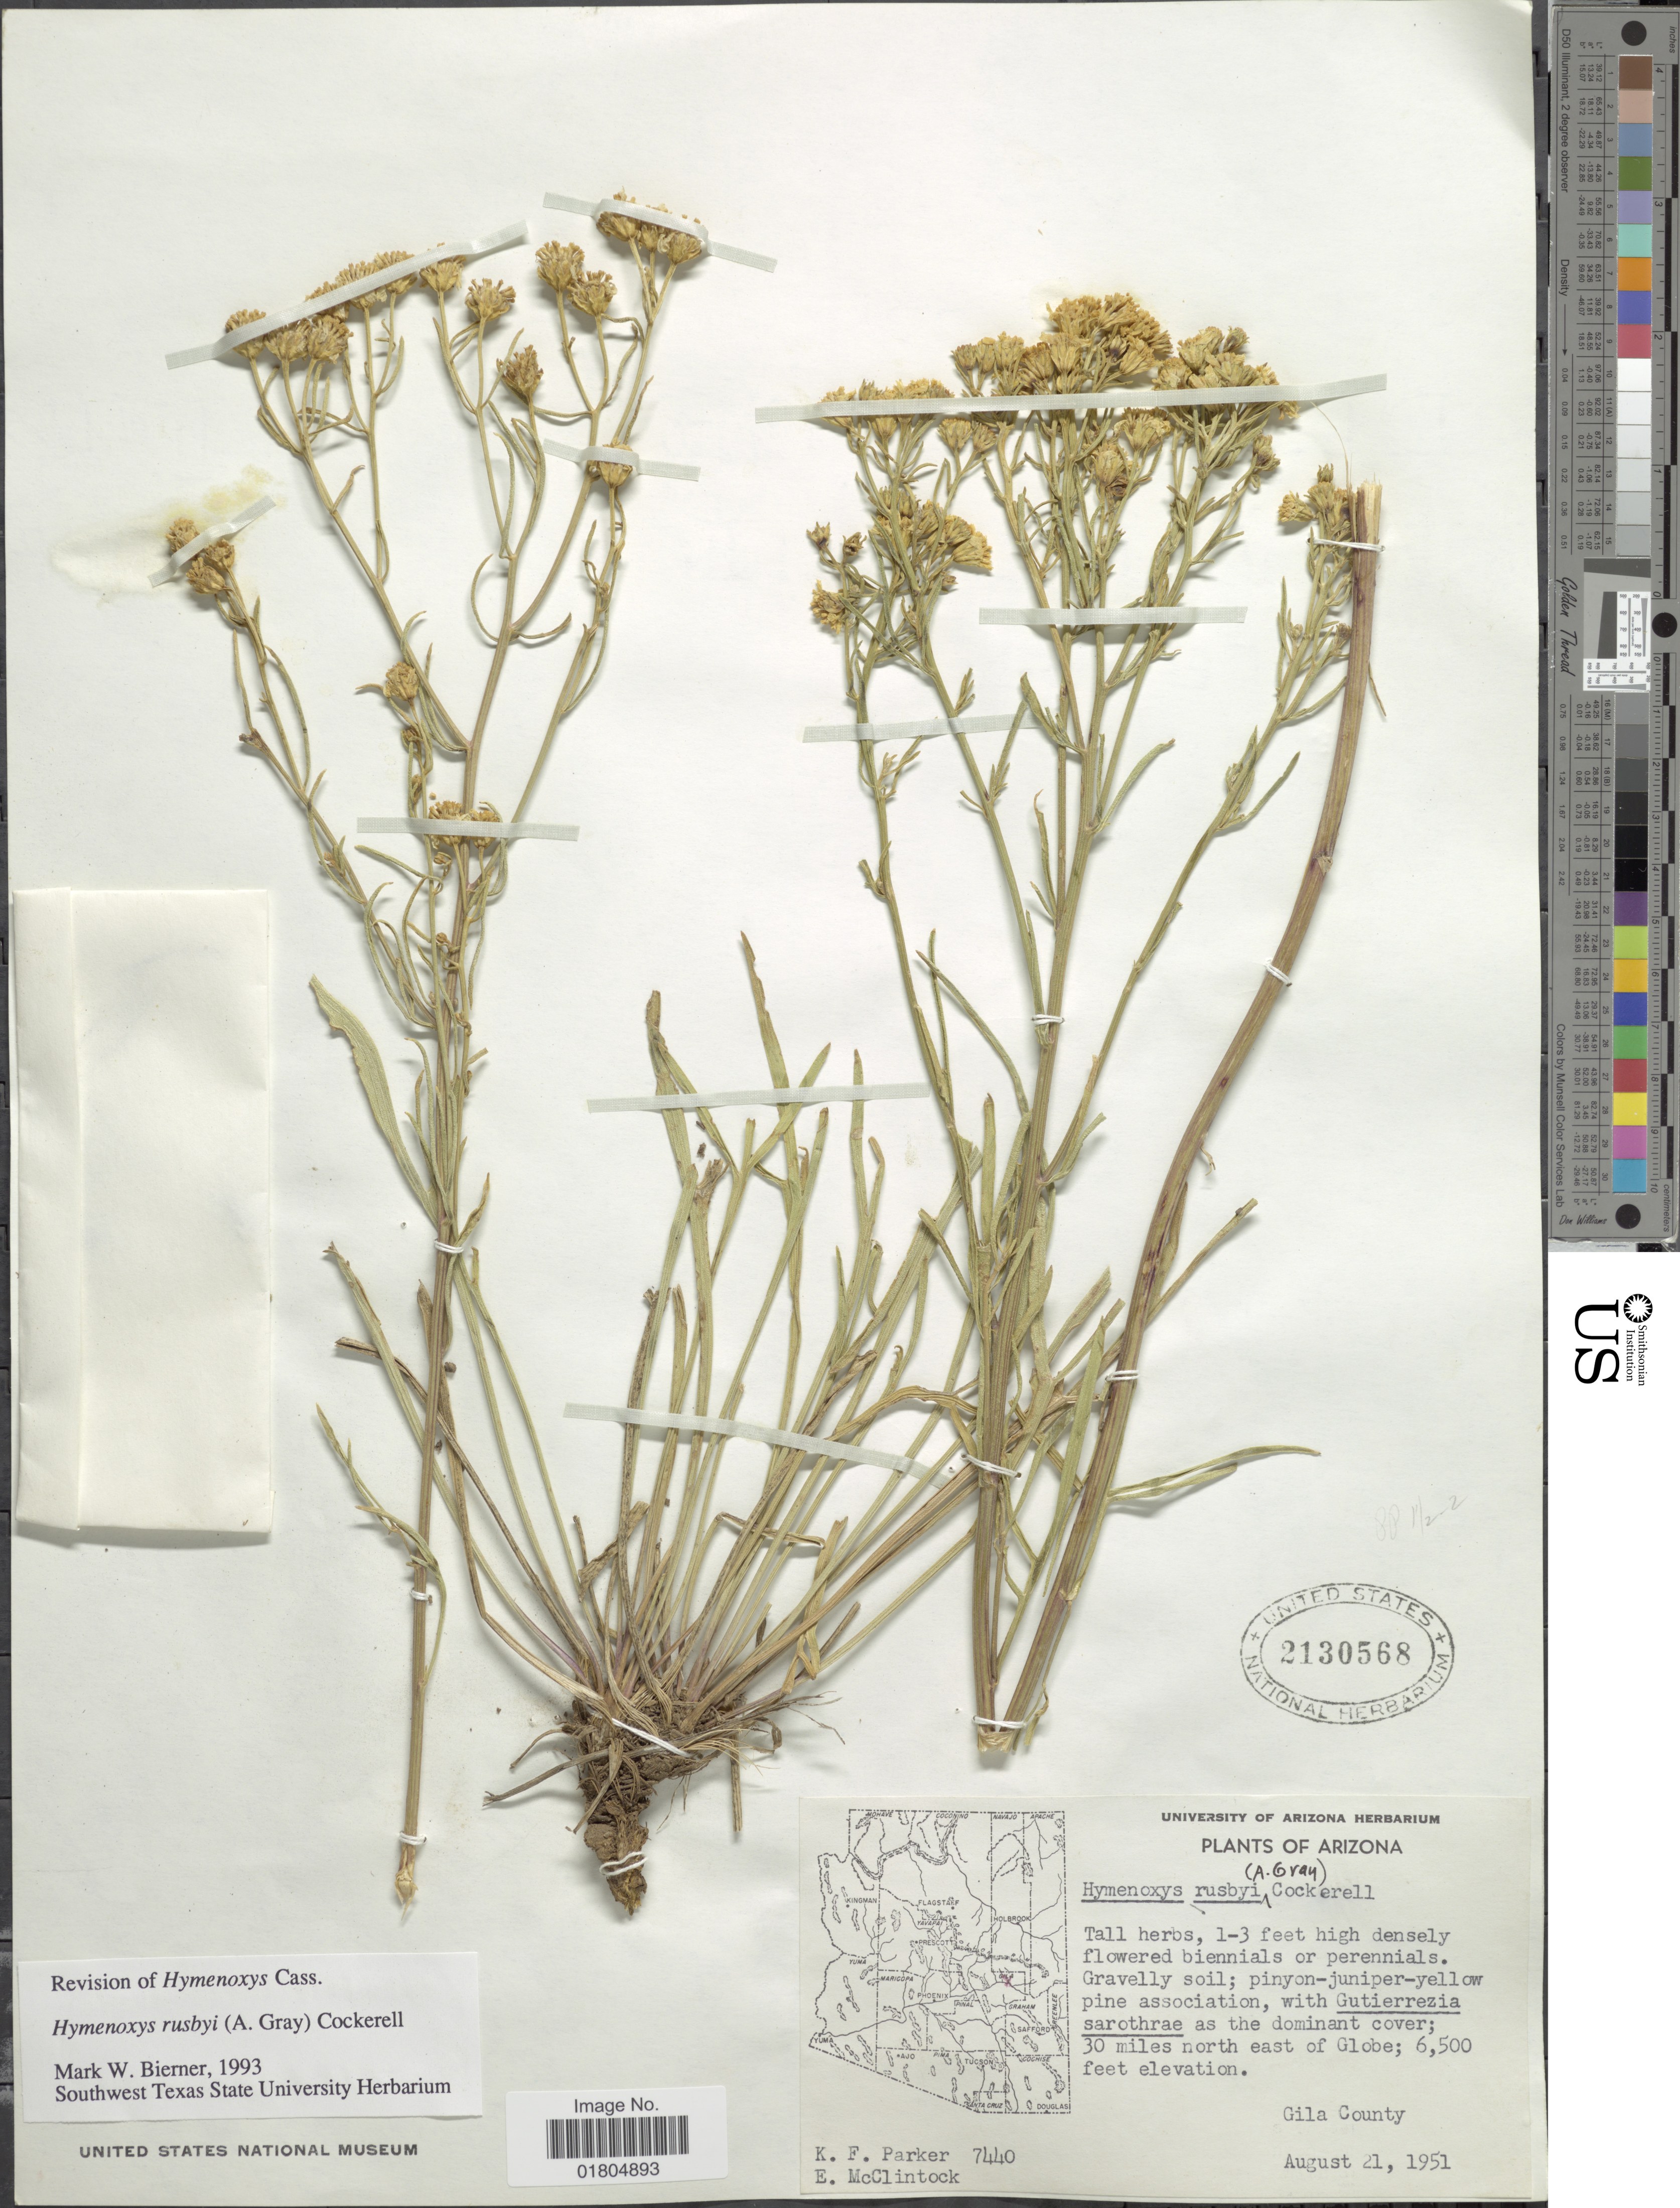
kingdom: Plantae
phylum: Tracheophyta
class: Magnoliopsida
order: Asterales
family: Asteraceae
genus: Hymenoxys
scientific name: Hymenoxys rusbyi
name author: (A. Gray) Cockerell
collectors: K. F. Parker & E. McClintock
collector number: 7440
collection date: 1951-08-21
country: United States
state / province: Arizona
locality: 30 miles north east of Globe. Gila County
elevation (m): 1981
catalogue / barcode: US 2130568